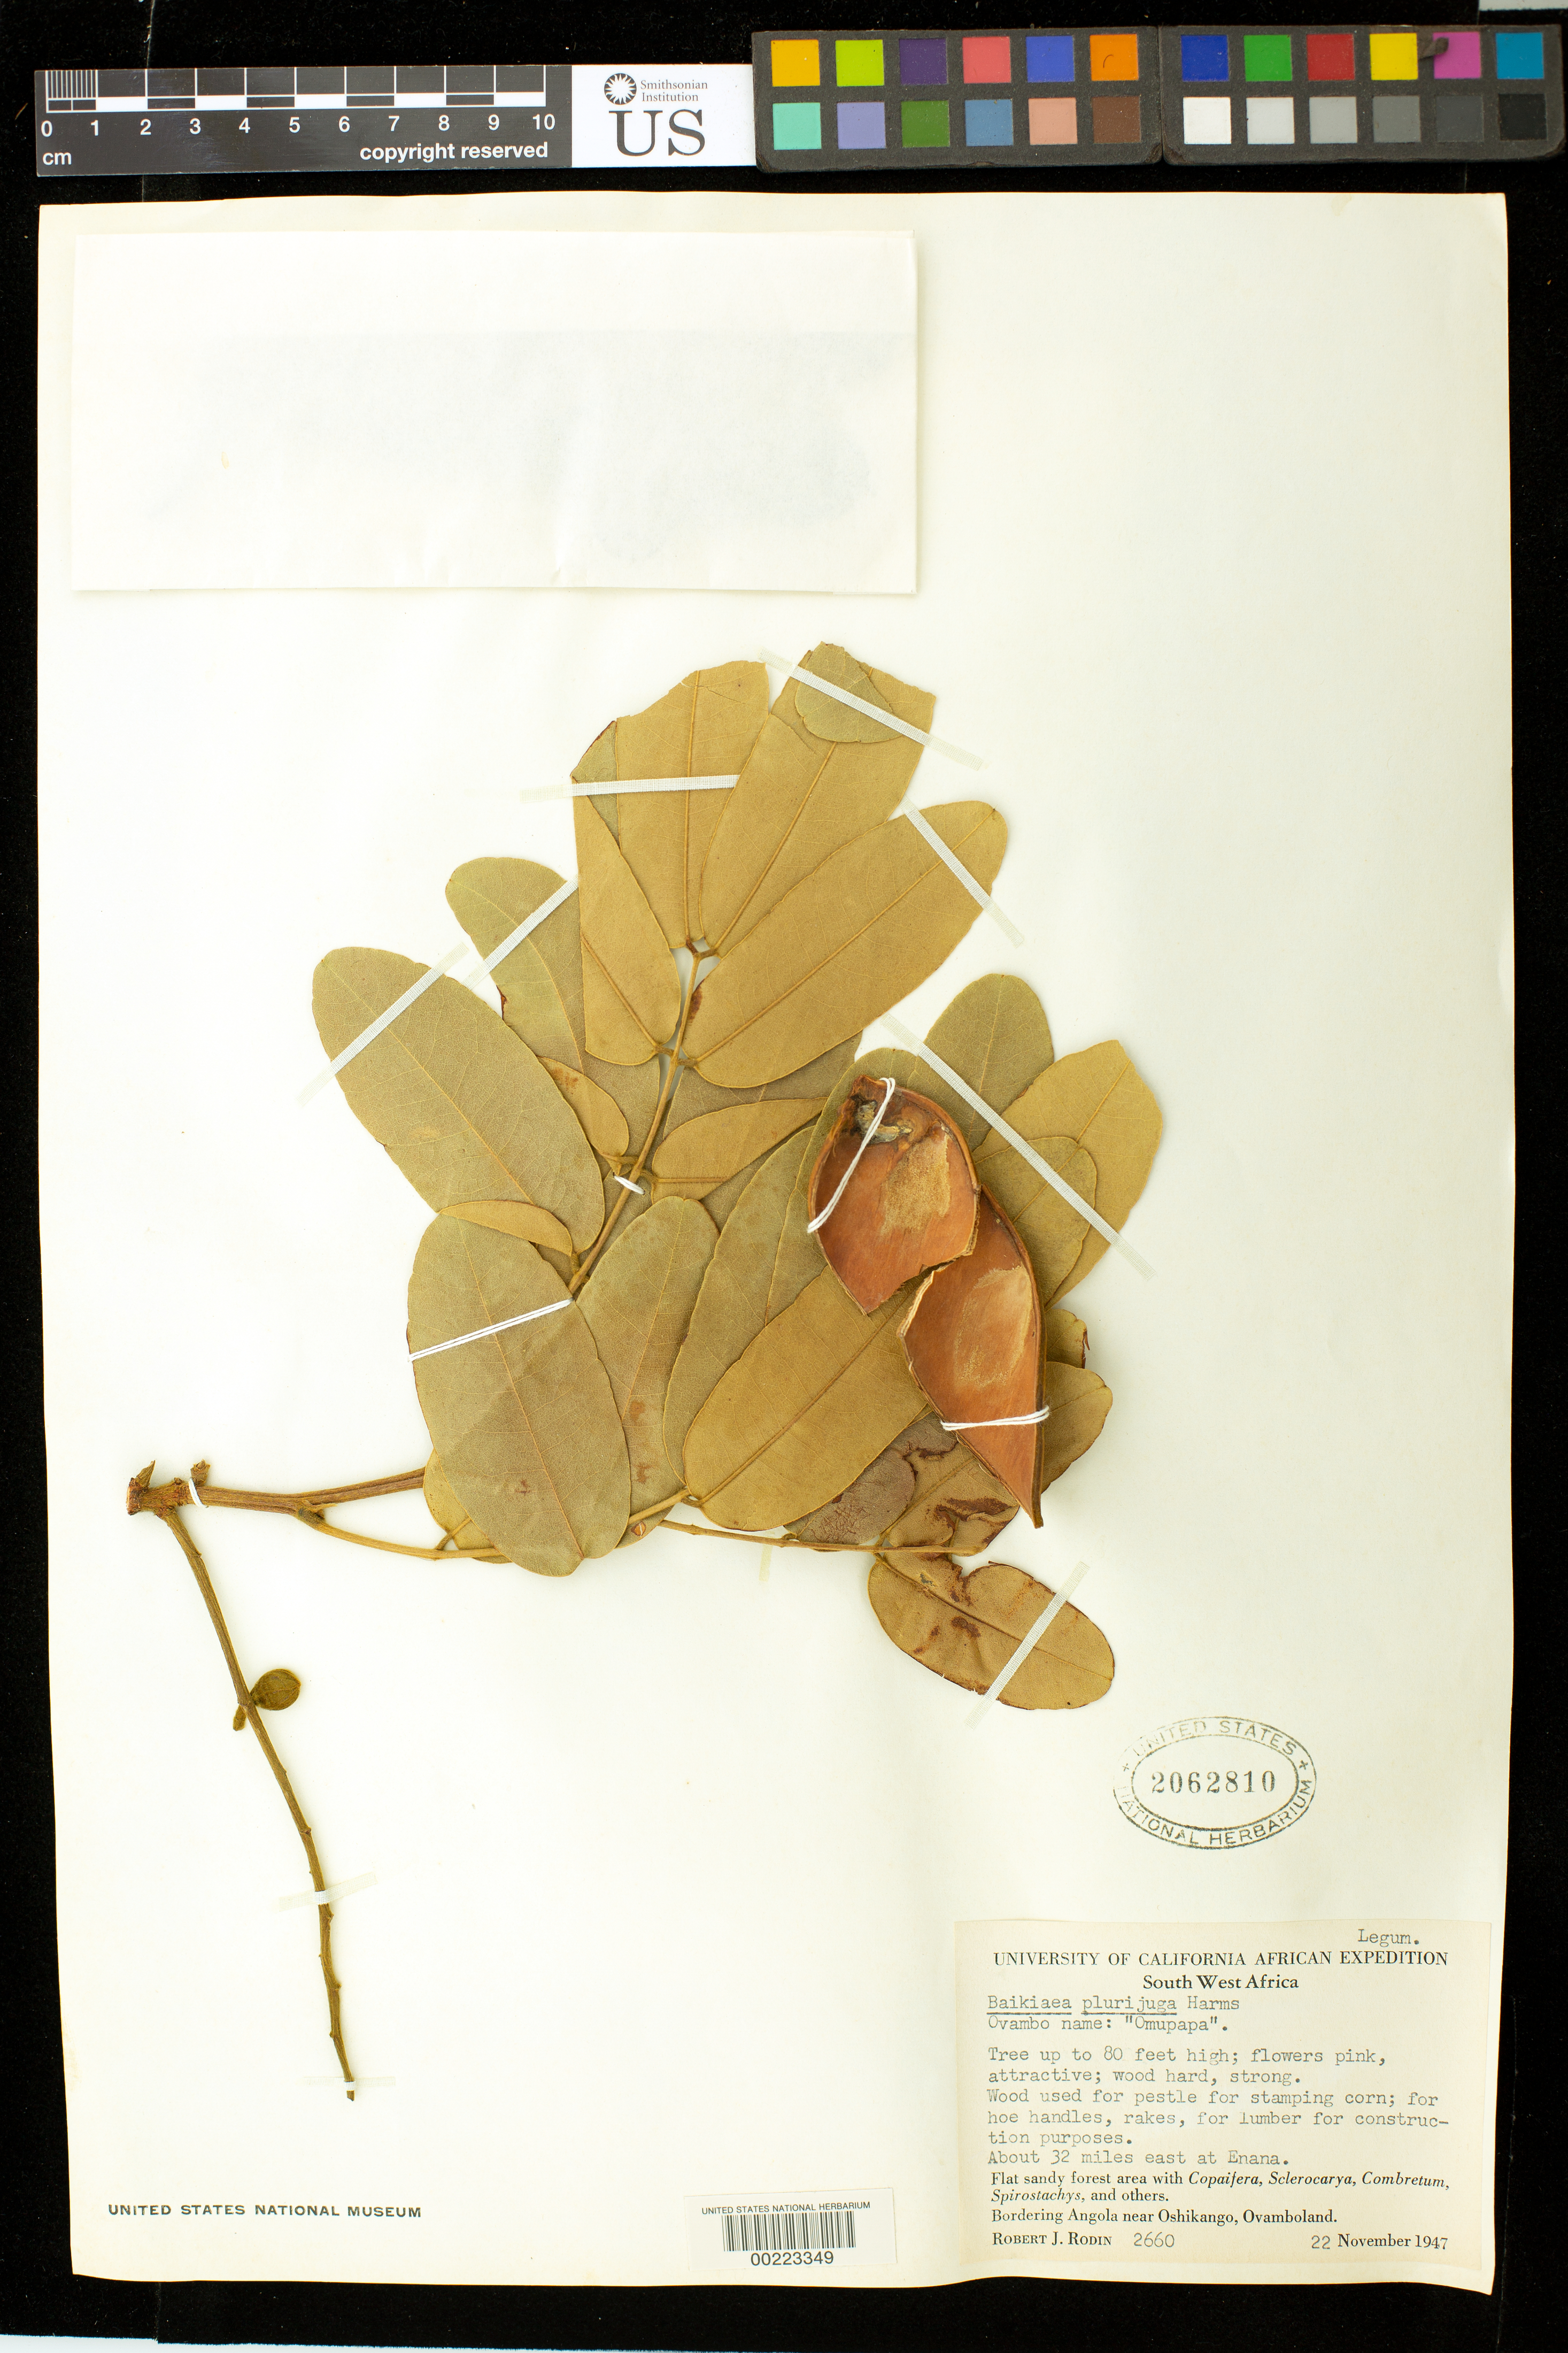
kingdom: Plantae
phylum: Tracheophyta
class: Magnoliopsida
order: Fabales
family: Fabaceae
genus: Baikiaea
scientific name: Baikiaea plurijuga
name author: Harms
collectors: R. J. Rodin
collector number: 2660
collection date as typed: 22 Nov 1947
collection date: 1947-11-22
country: Namibia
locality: About 32 mi e at enana; bordering angola near oshikango, ovamboland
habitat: Flat sandy forest area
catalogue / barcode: US 2062810